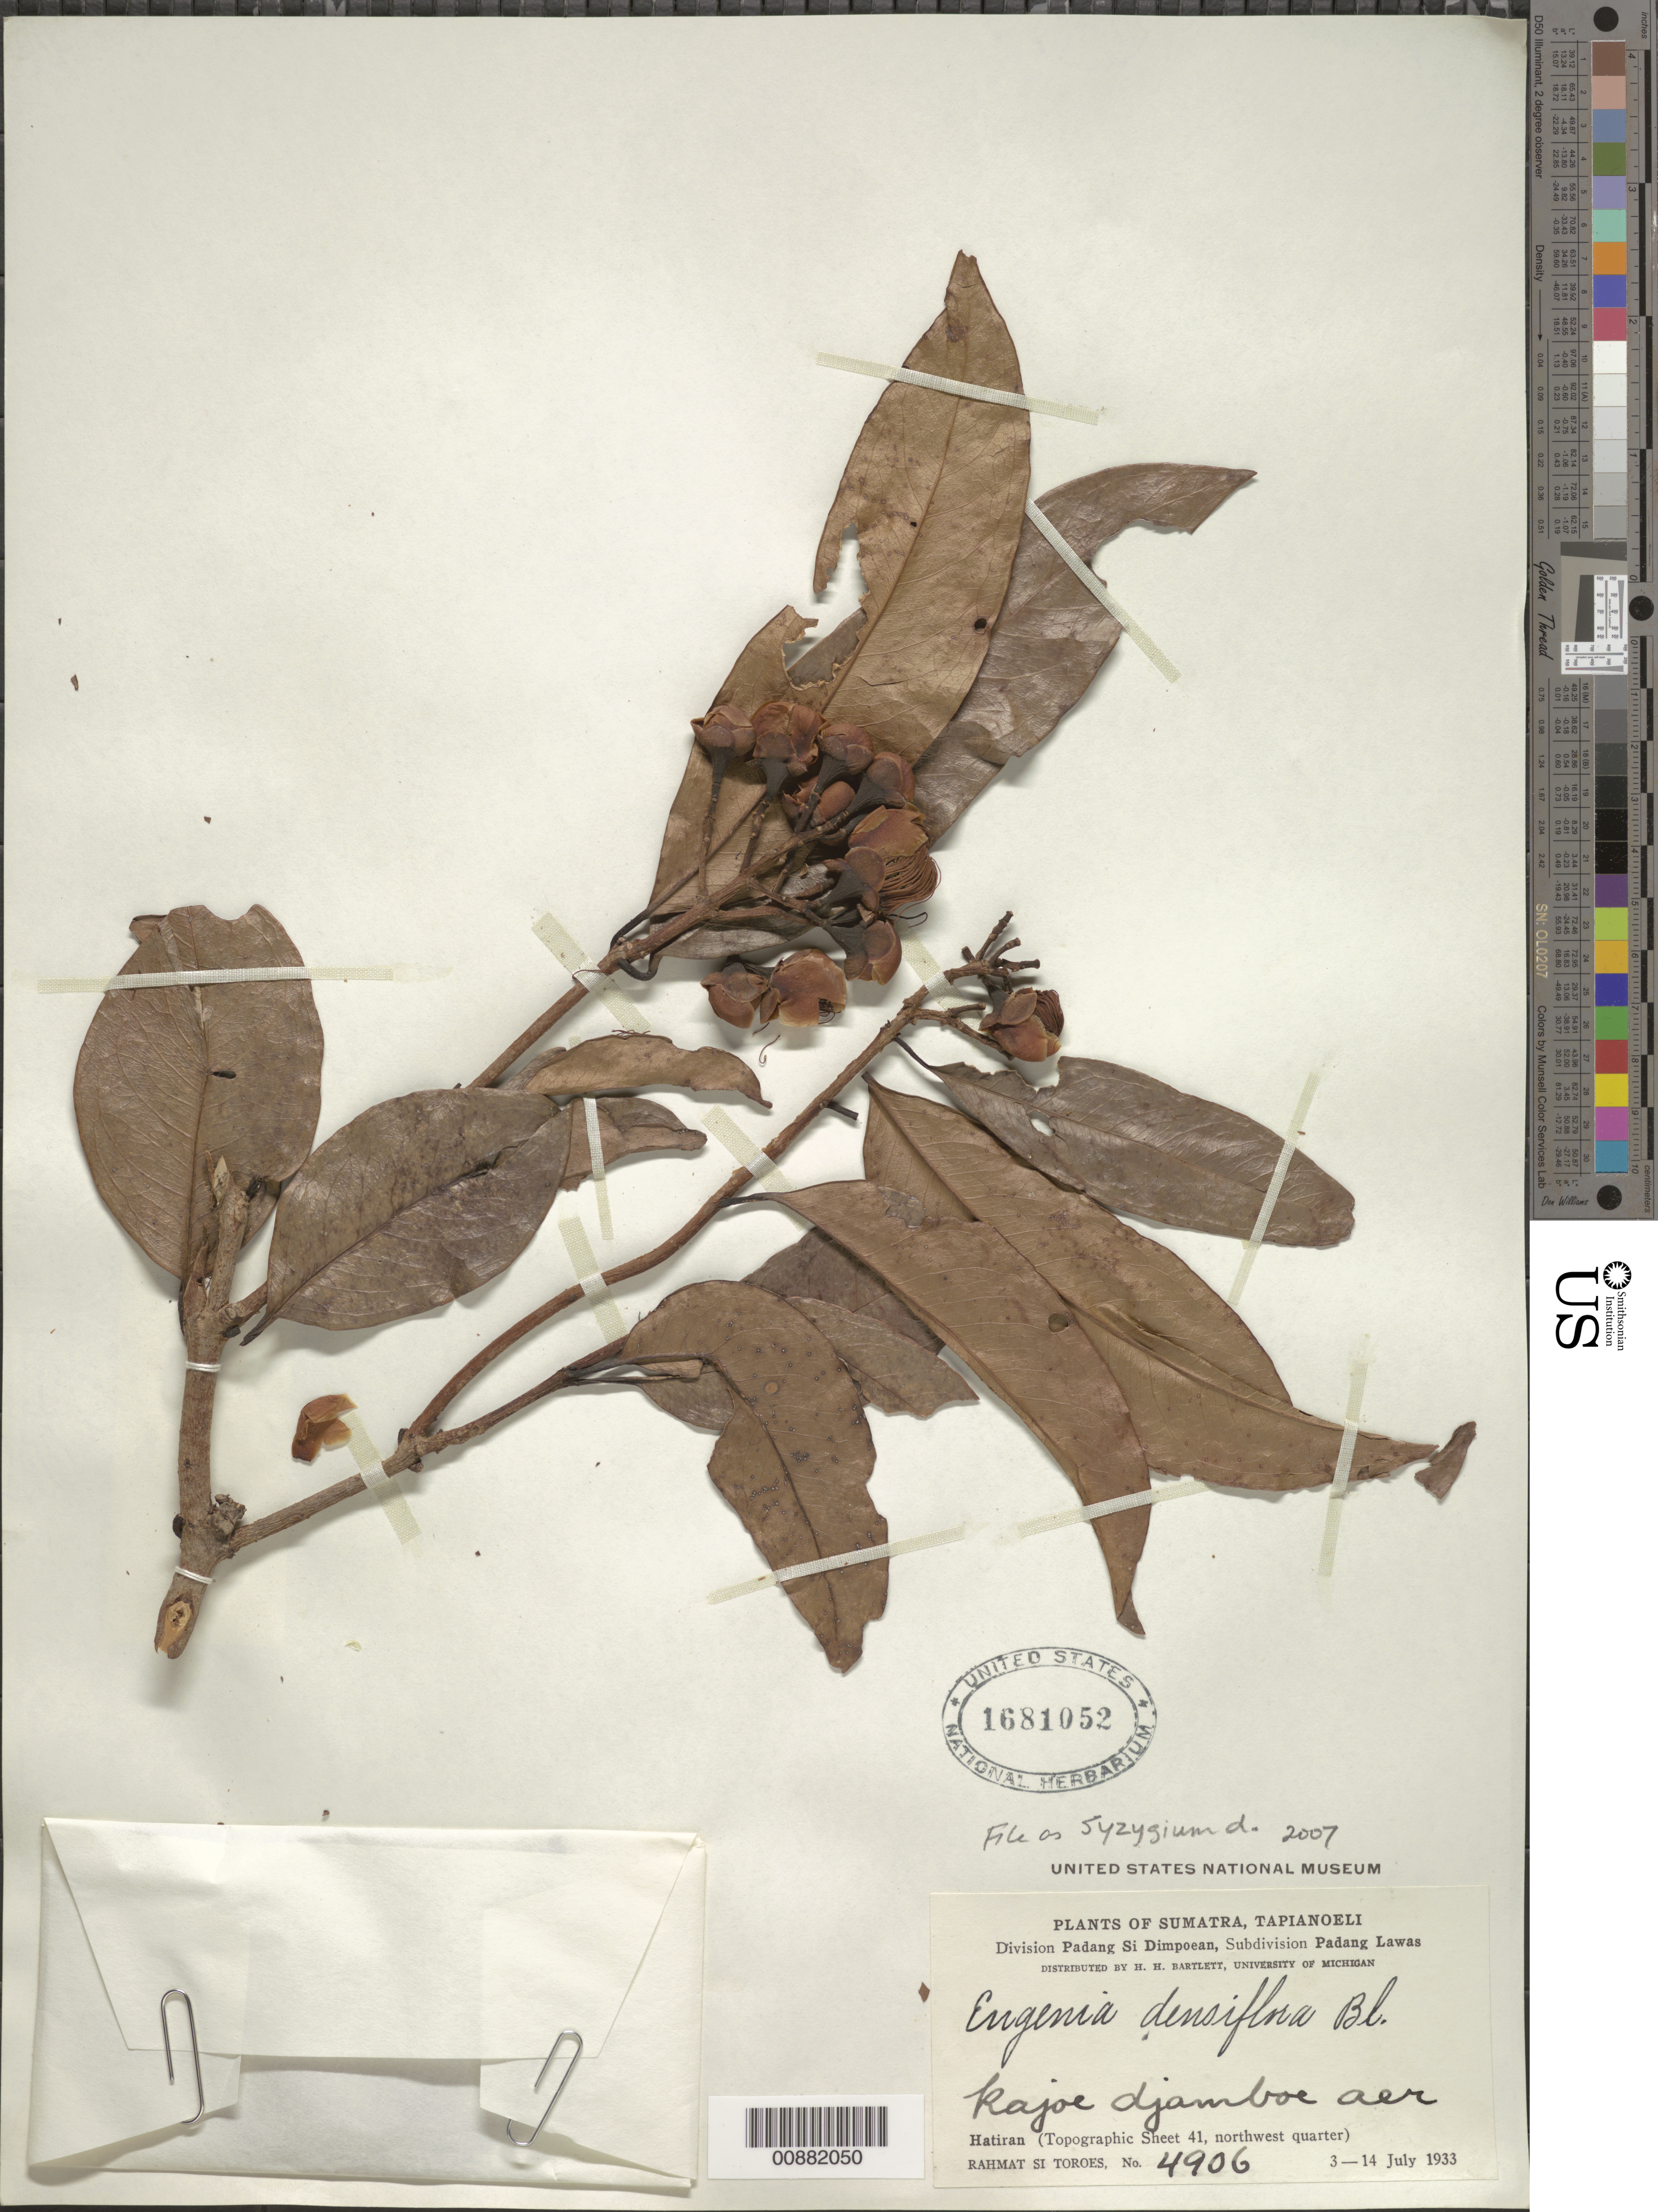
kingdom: Plantae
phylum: Tracheophyta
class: Magnoliopsida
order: Myrtales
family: Myrtaceae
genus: Syzygium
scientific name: Syzygium densiflorum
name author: Brongn. & Gris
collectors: Rahmat Si Boeea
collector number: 4906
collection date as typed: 03 Jul 1933 to 14 Jul 1933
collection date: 1933-07-03/1933-07-14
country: Indonesia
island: Sumatra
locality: Padang Si Dimpoean, Padang Lawas, Hatiran (topographic sheet 41, northwest quarter)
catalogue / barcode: US 1681052